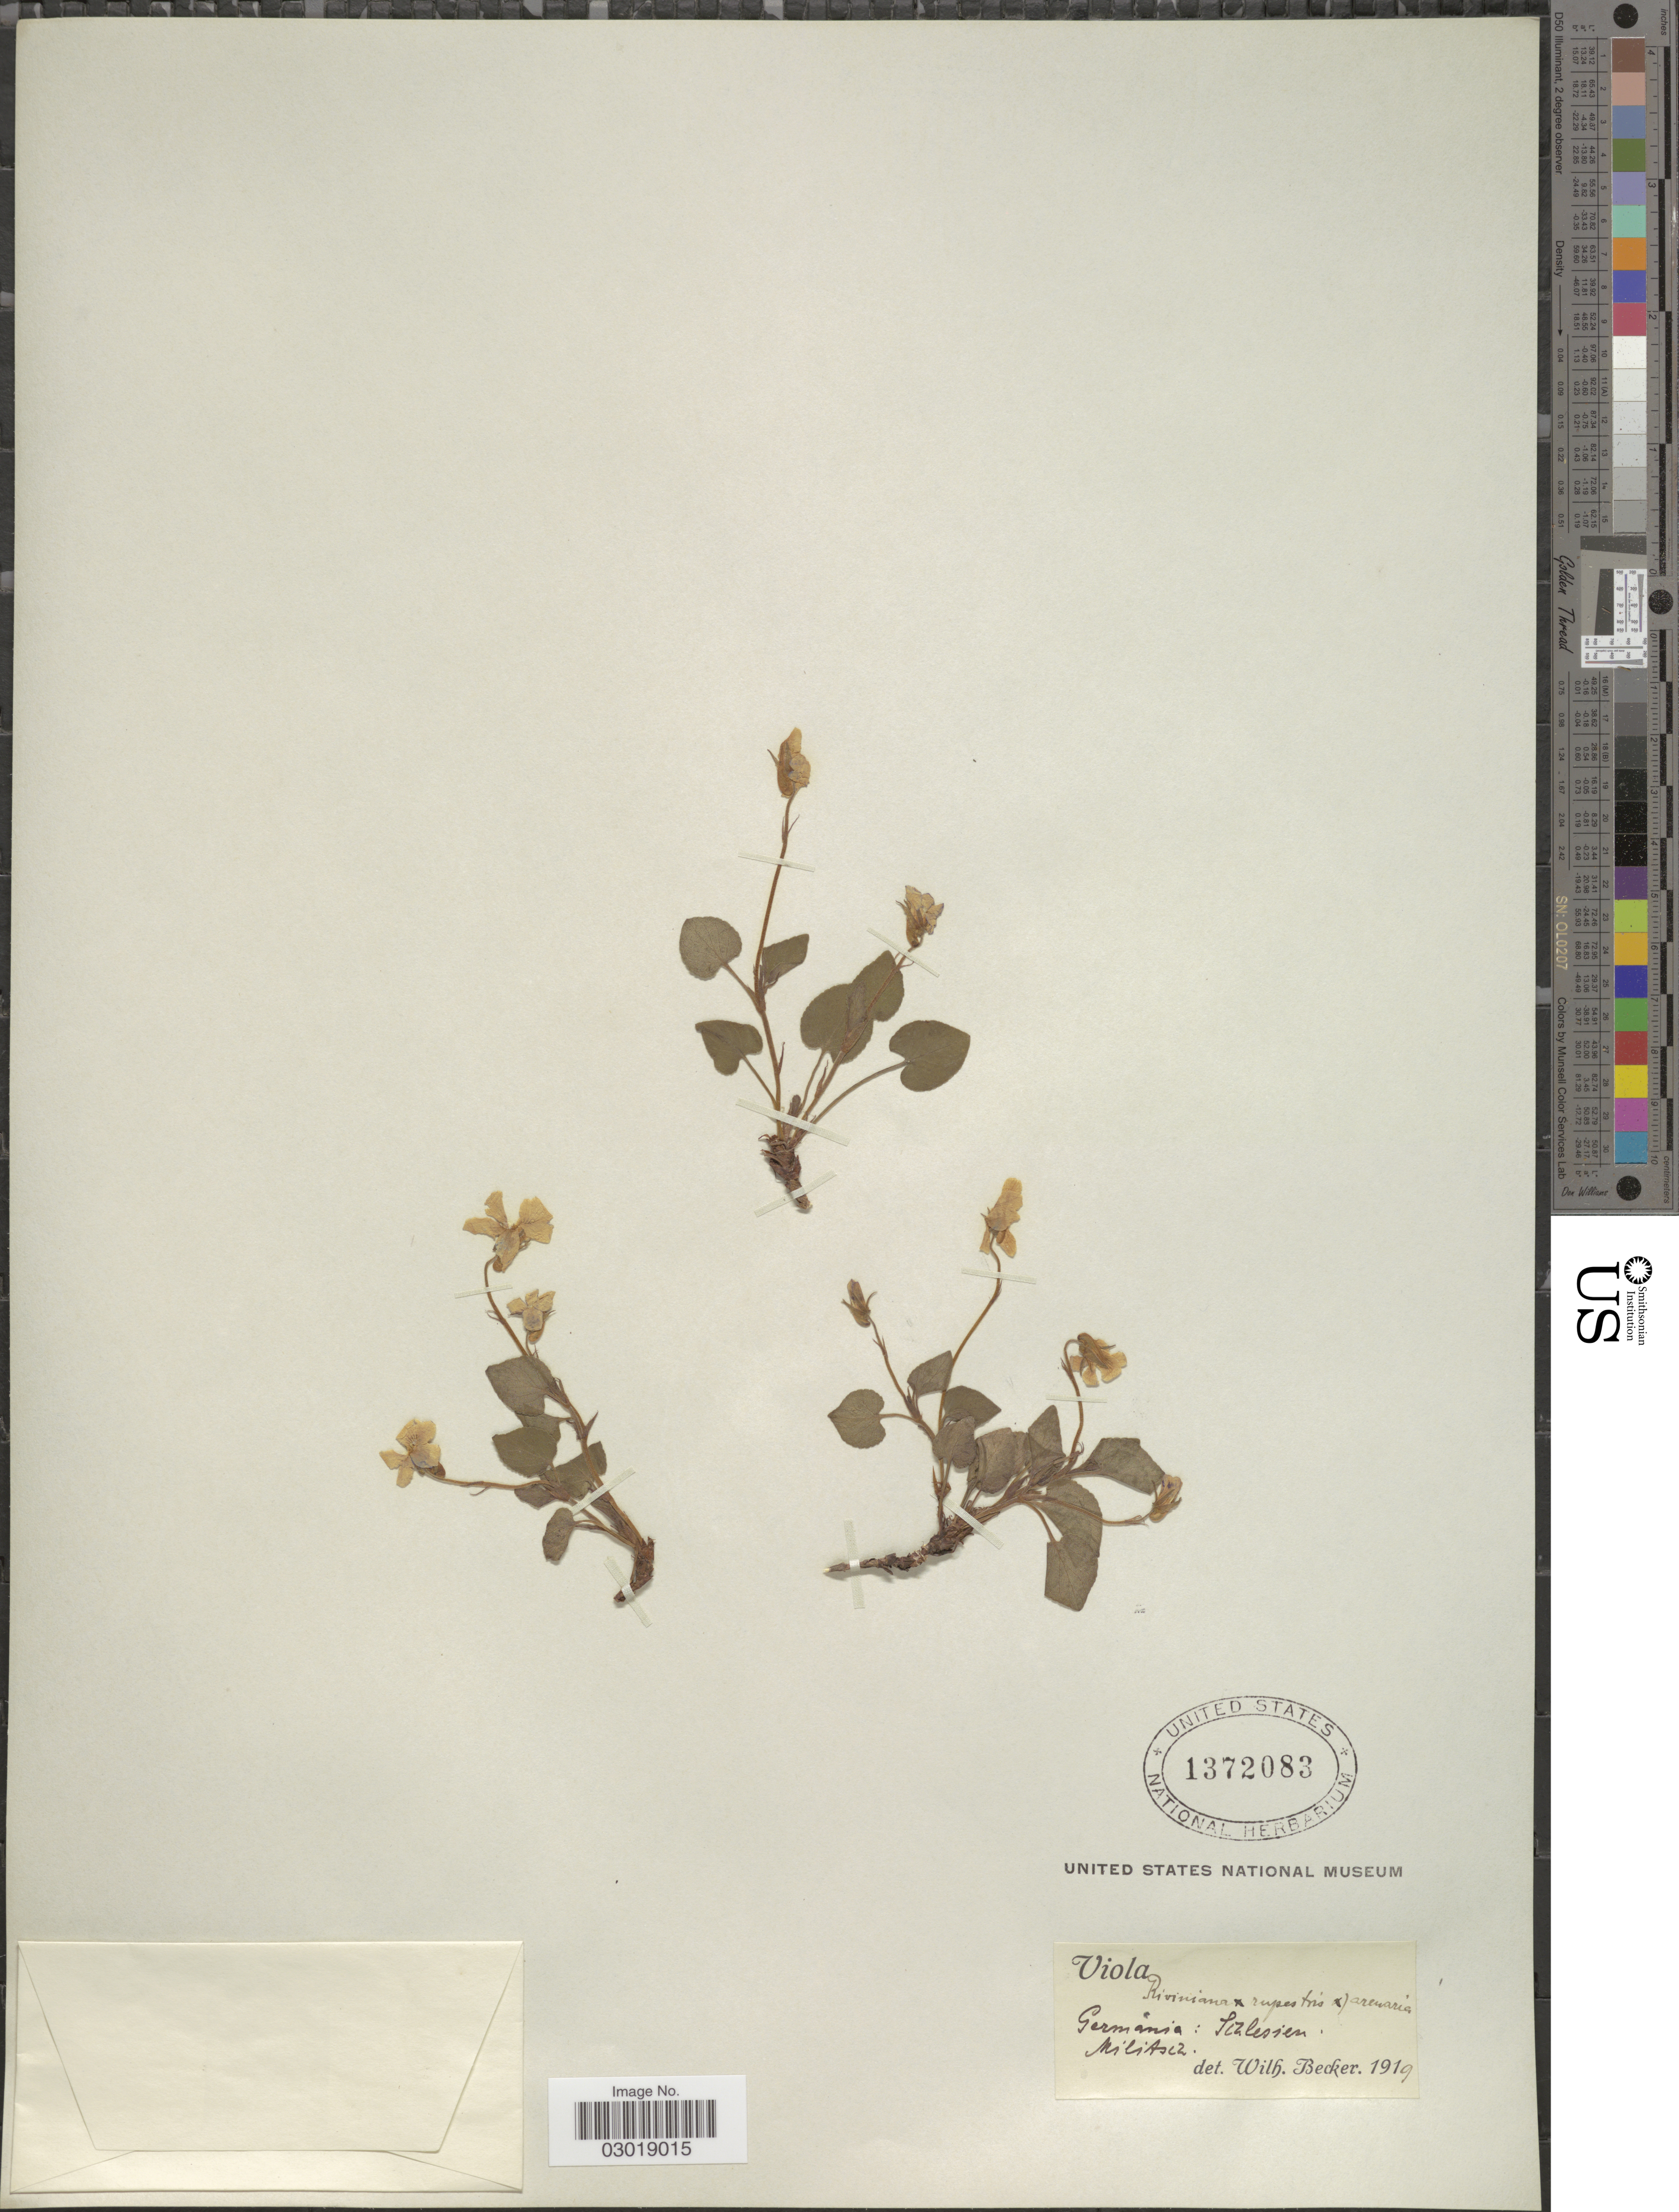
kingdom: Plantae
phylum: Tracheophyta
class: Magnoliopsida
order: Malpighiales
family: Violaceae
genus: Viola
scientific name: Viola riviniana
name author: Rchb.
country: Germany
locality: Schlessien. Militsch.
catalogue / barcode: US 1372083